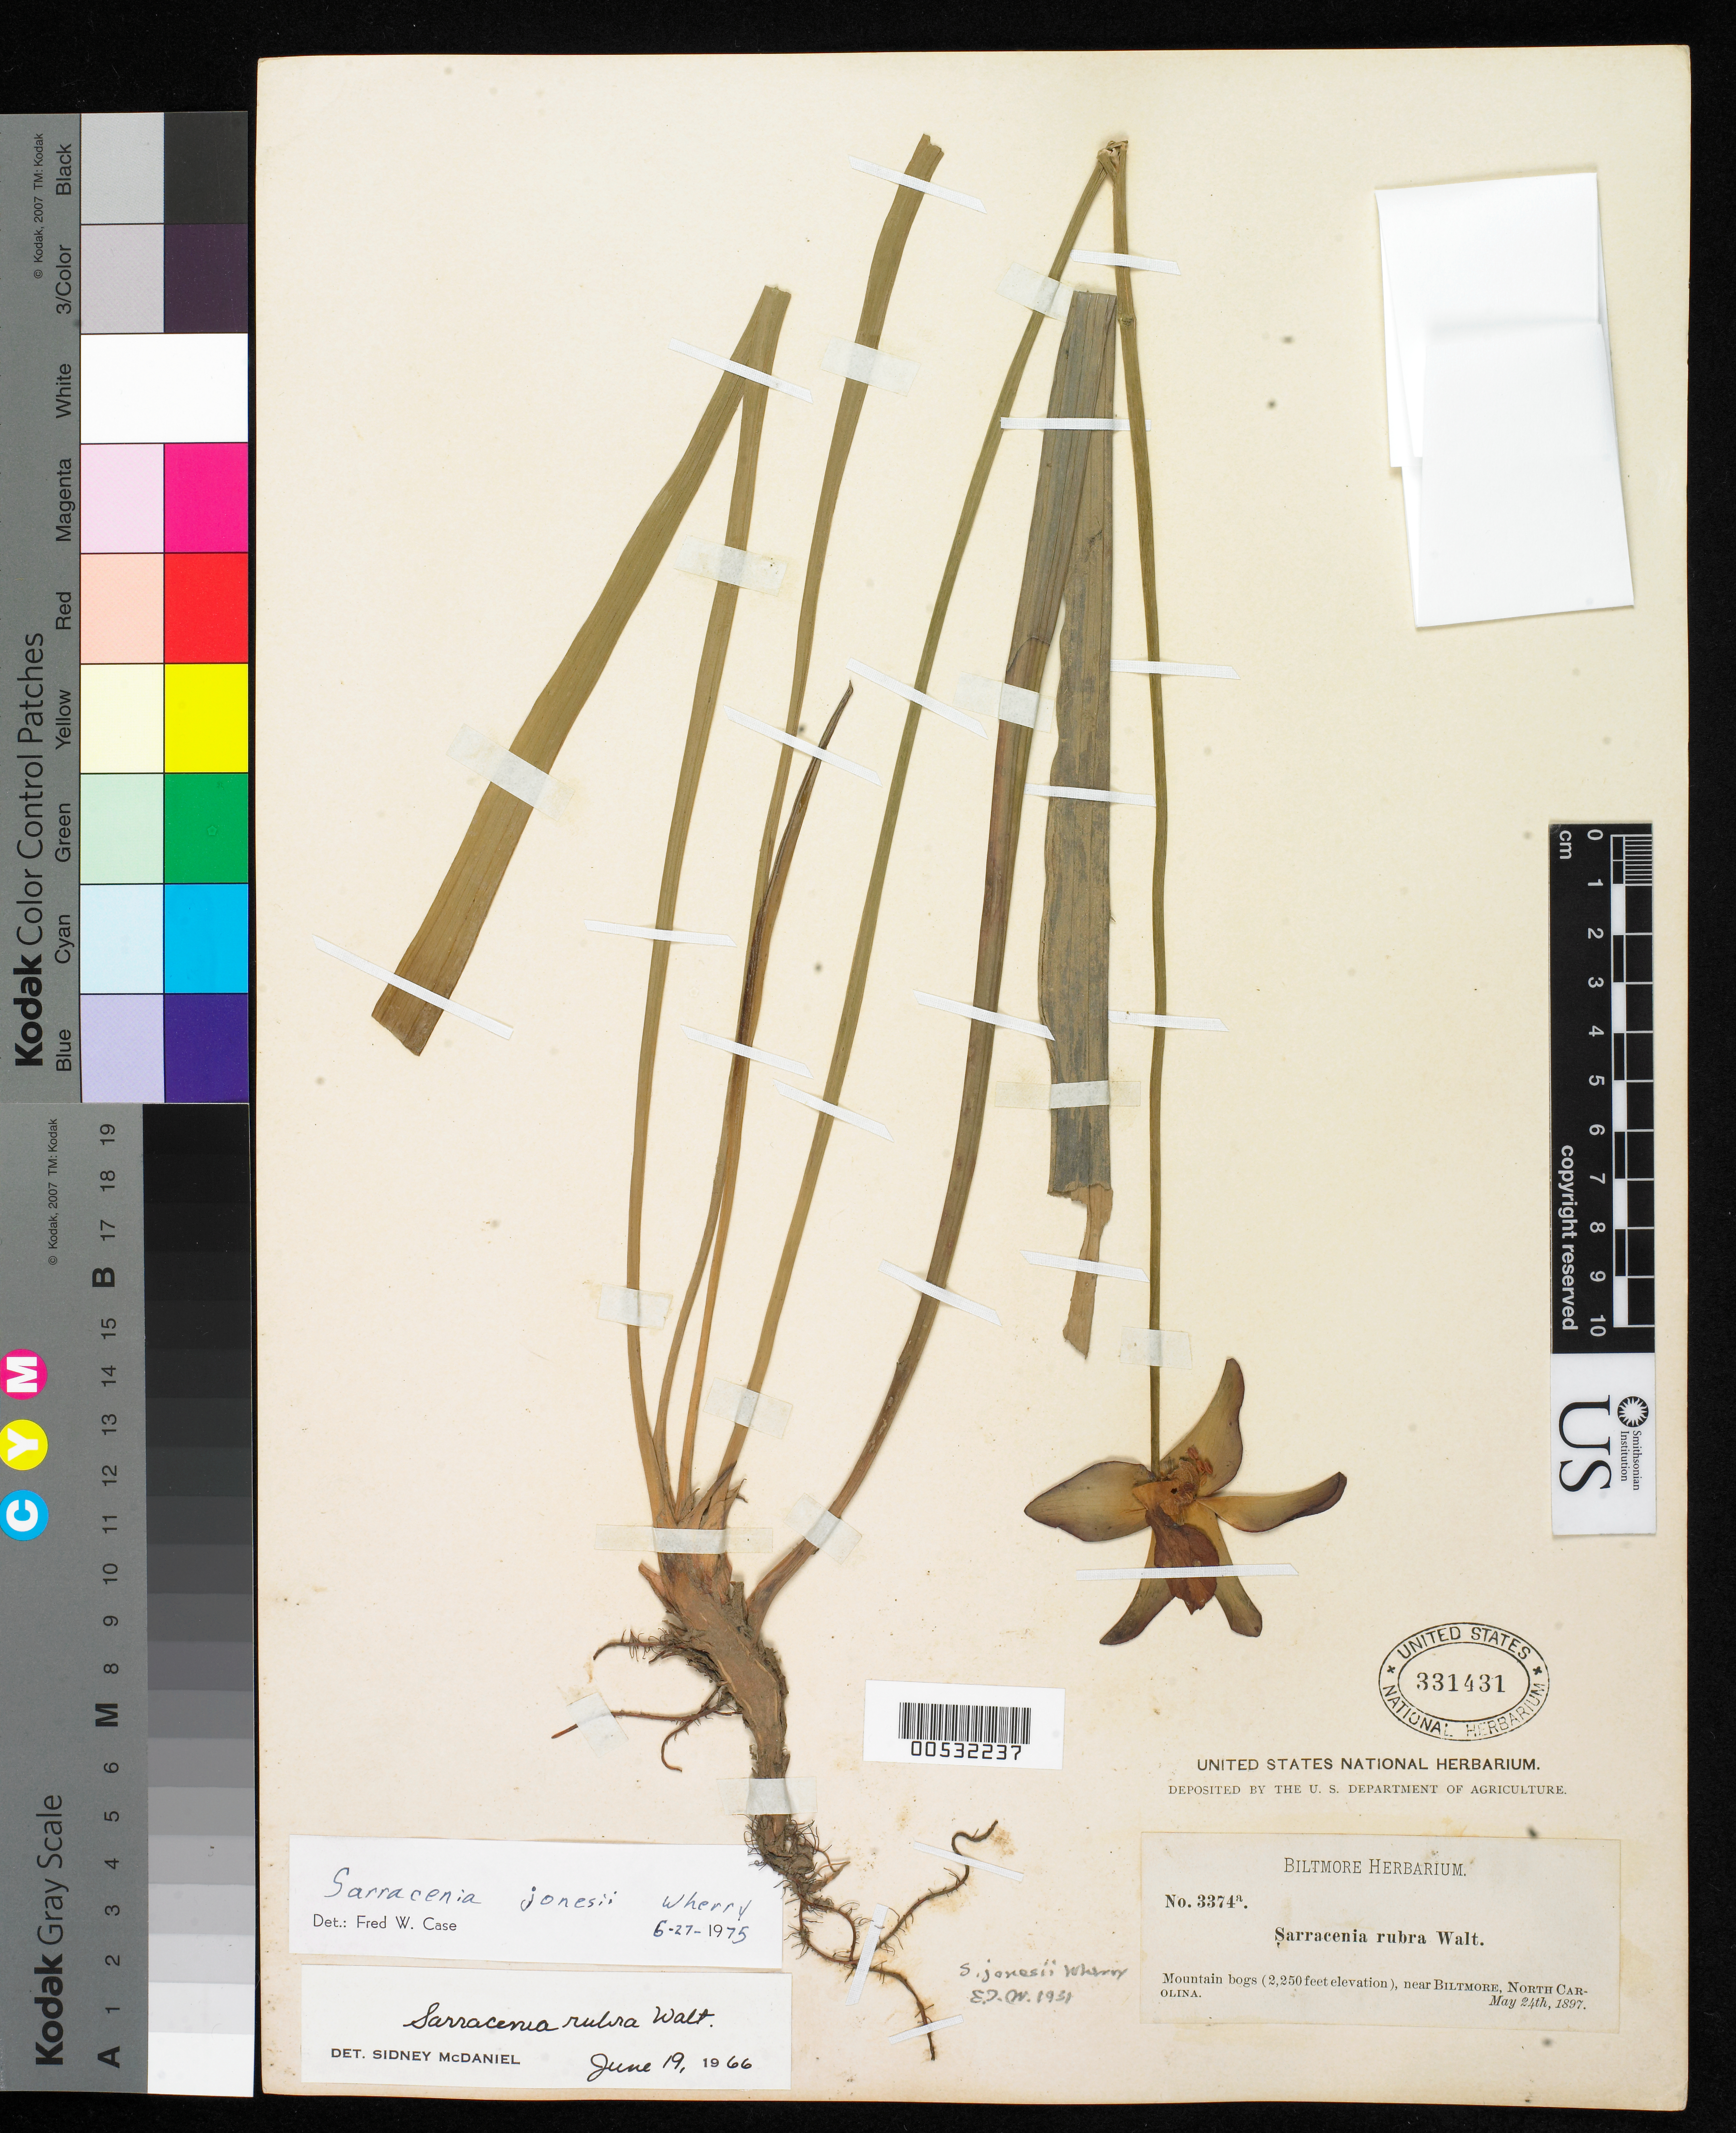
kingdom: Plantae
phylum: Tracheophyta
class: Magnoliopsida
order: Ericales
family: Sarraceniaceae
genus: Sarracenia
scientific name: Sarracenia jonesii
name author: Wherry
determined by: Case, F. W.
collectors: ex herb. Biltmore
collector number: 3374a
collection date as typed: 24 May 1897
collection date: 1897-05-24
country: United States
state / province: North Carolina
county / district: Buncombe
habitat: Mountain bogs.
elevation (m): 685.8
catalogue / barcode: US 331431